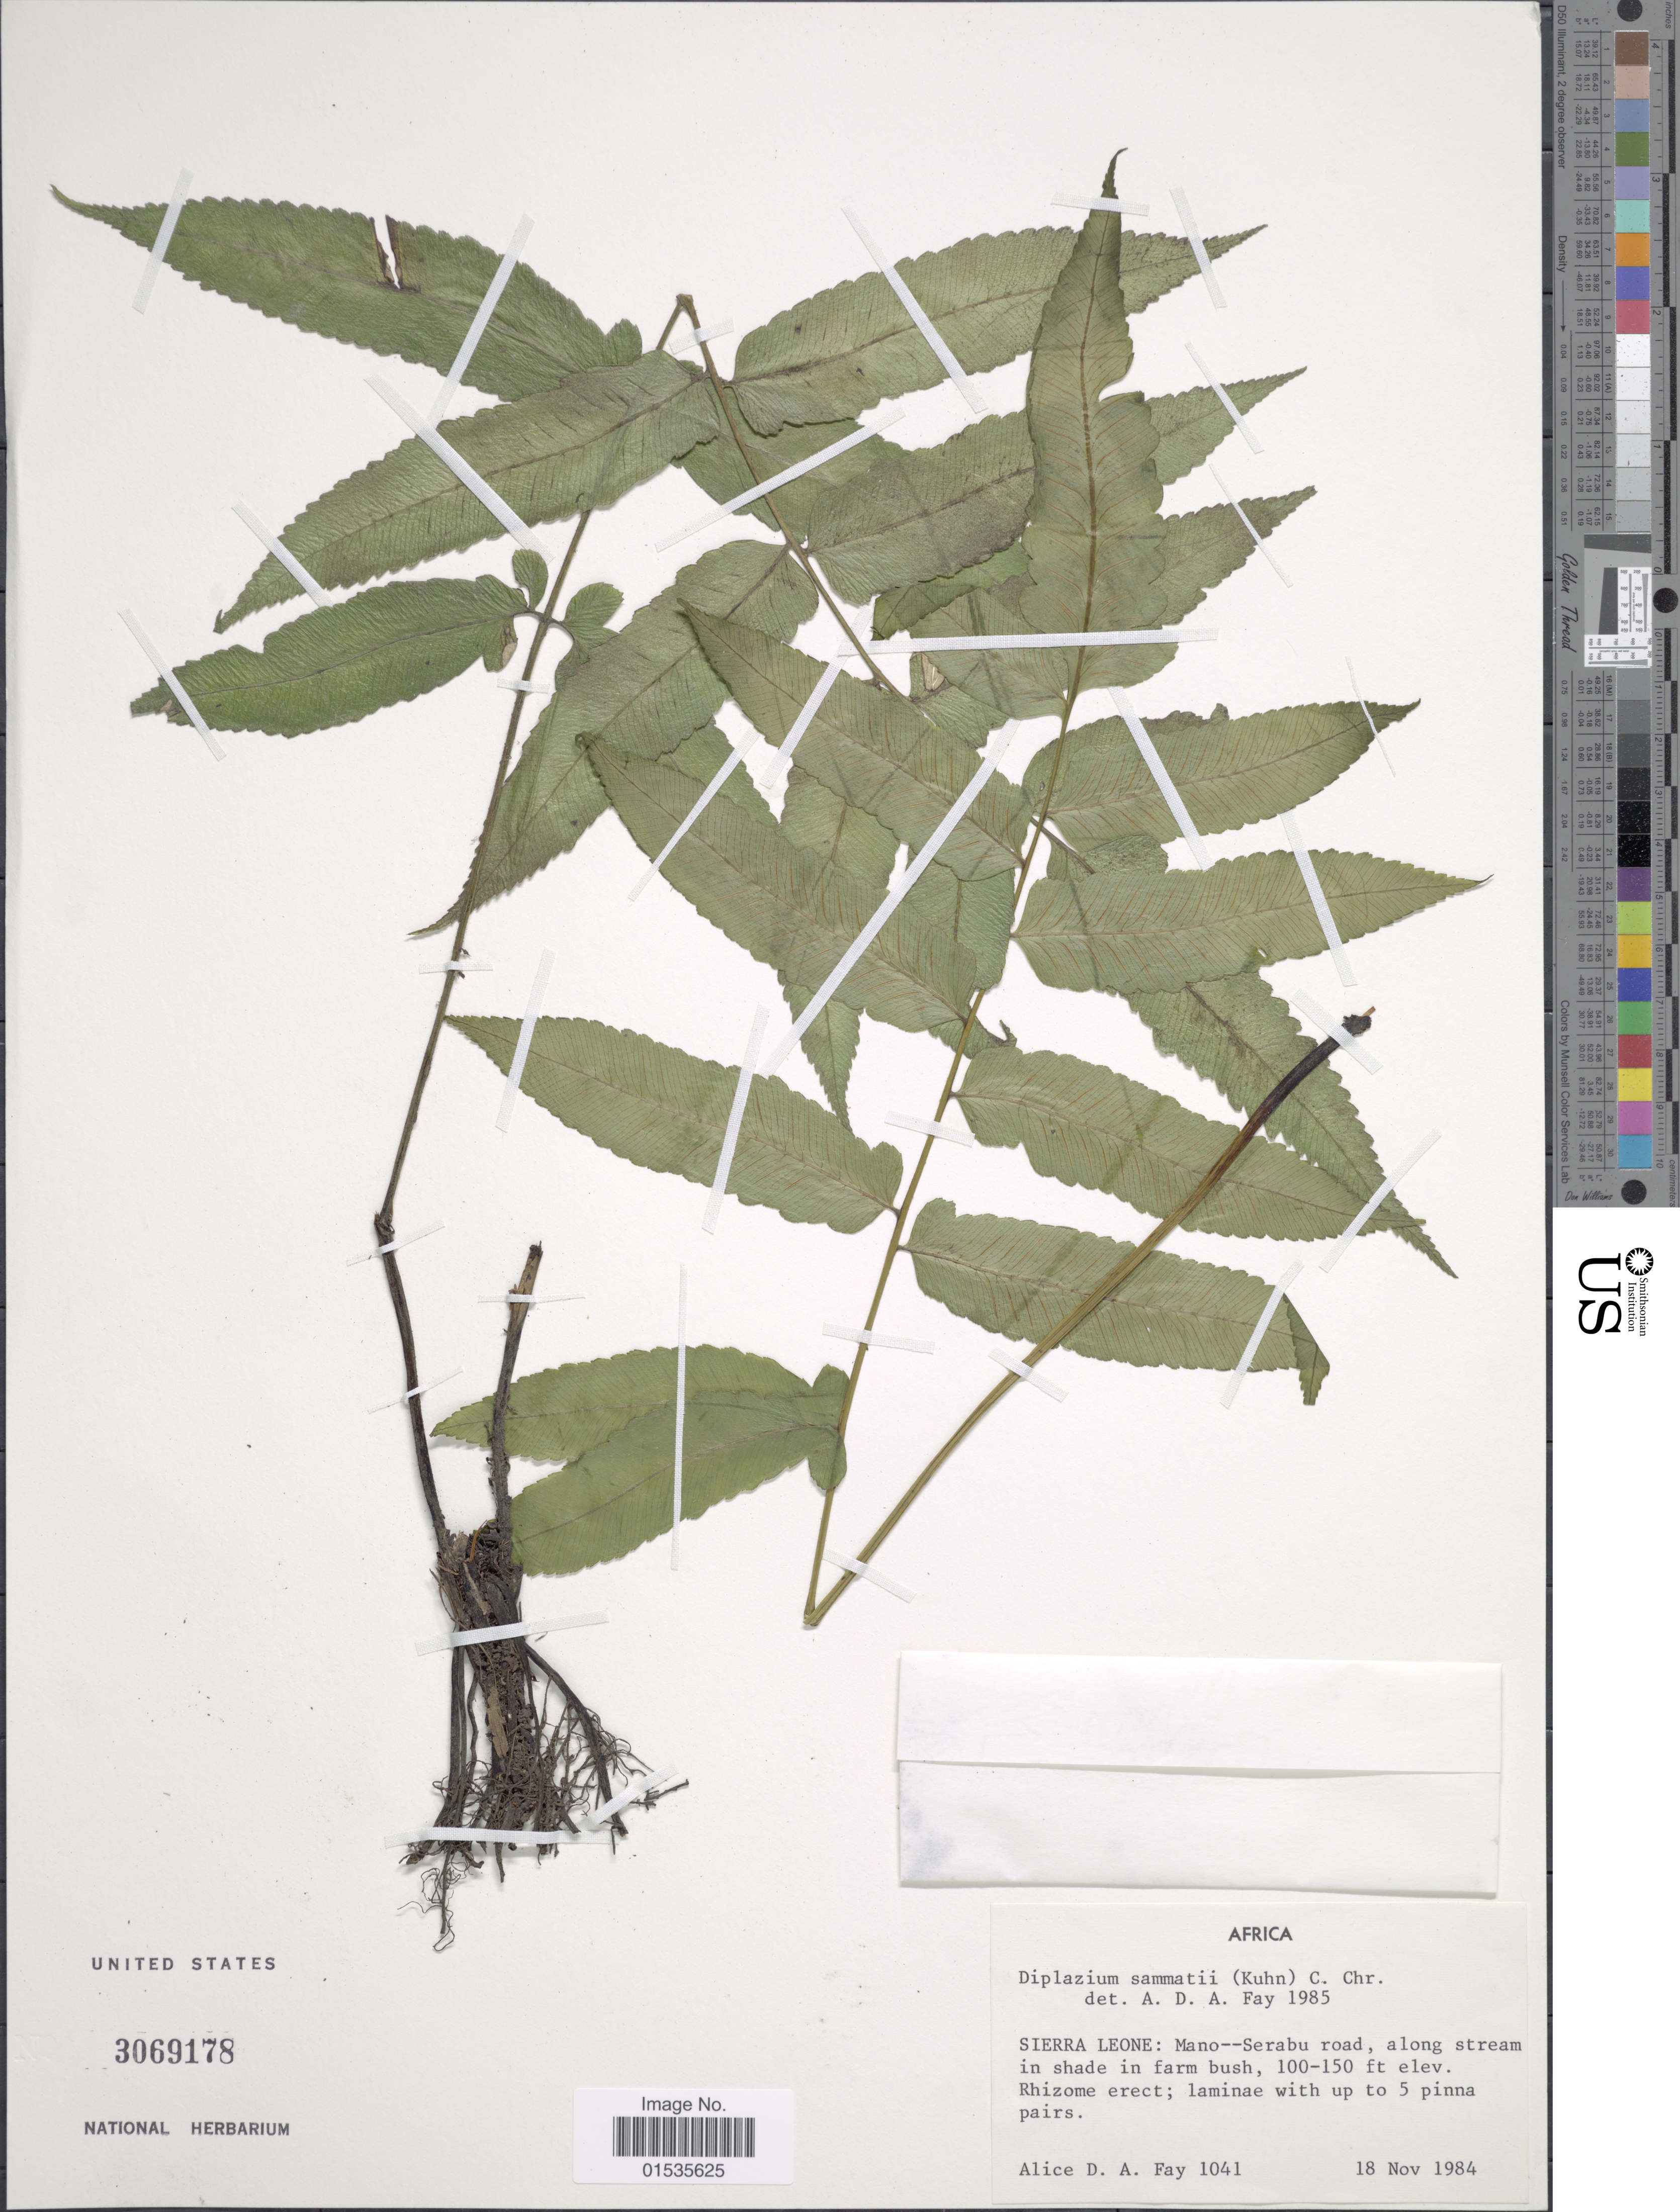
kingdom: Plantae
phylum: Tracheophyta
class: Polypodiopsida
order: Polypodiales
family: Athyriaceae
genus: Diplazium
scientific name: Diplazium sammatii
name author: (Kuhn) C. Chr.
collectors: A. Fay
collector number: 1041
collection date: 1984-11-18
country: Sierra Leone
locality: Africa, Sierra Leona: Mano --Serabu, along stream in shade in farm bush.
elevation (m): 30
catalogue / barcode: US 3069178